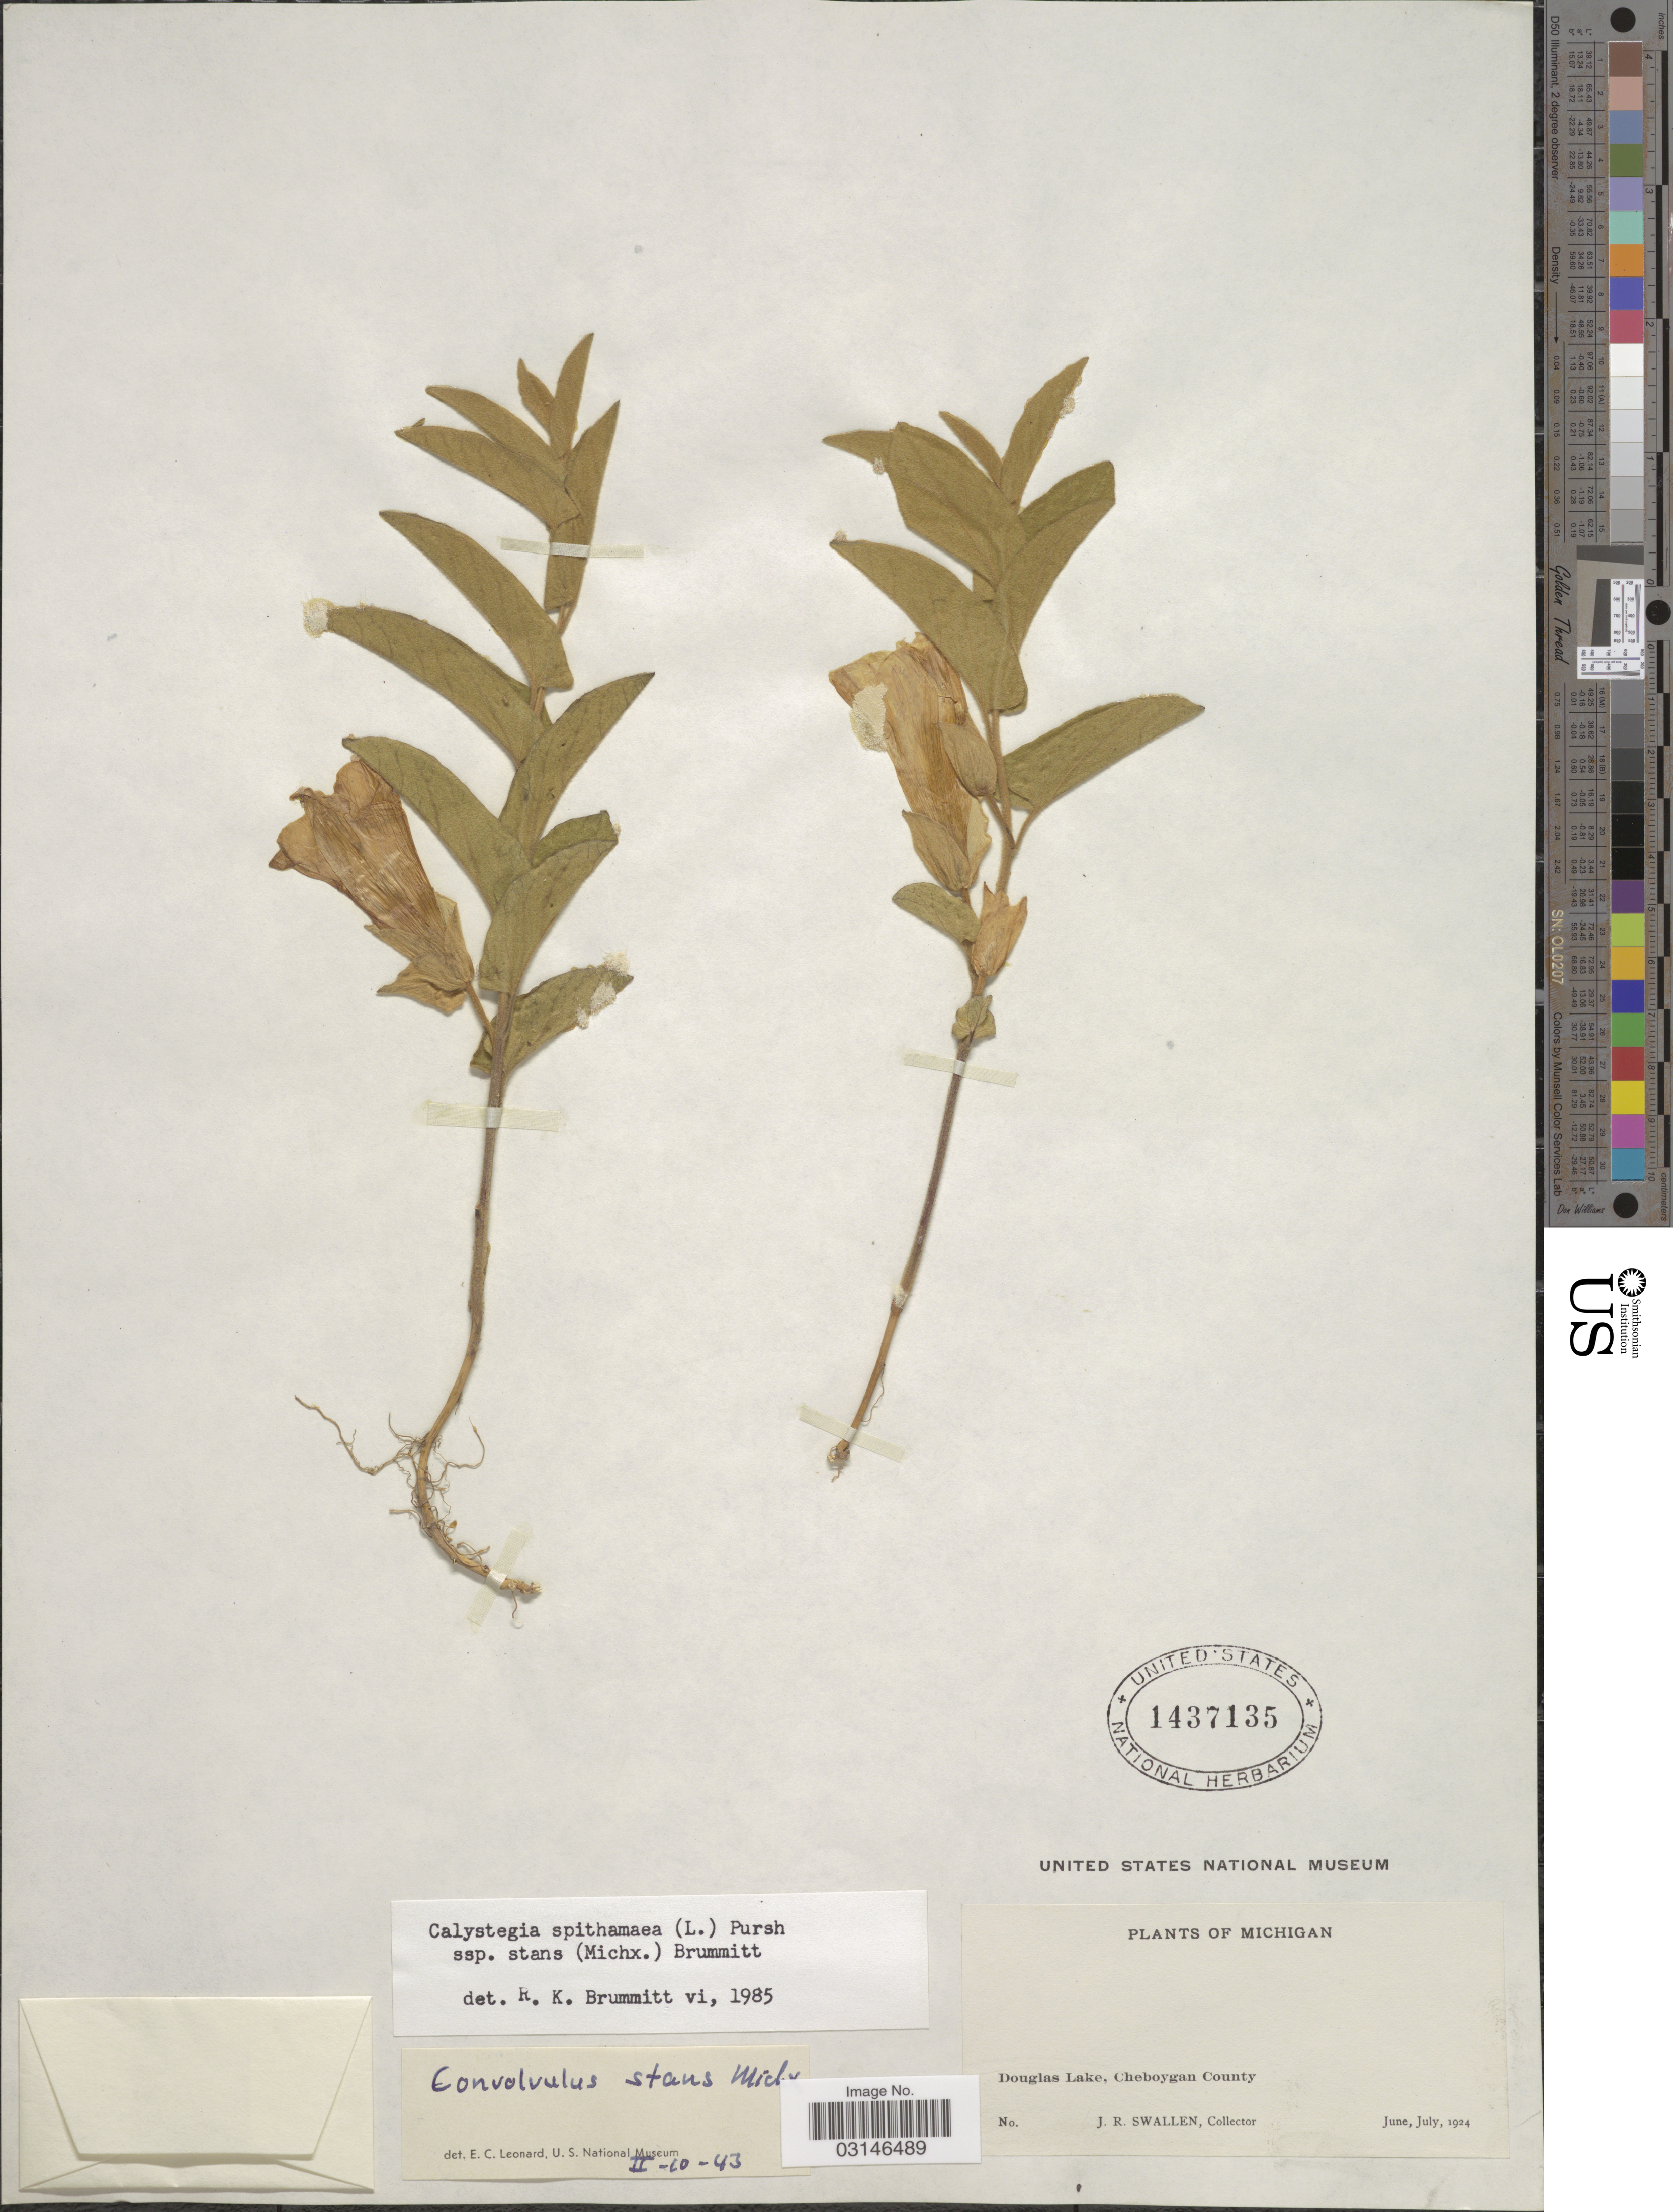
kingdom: Plantae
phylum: Tracheophyta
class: Magnoliopsida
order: Solanales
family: Convolvulaceae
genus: Calystegia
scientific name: Calystegia spithamaea subsp. stans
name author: (Michx.) Brummitt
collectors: J. R. Swallen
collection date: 1924-06/1924-07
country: United States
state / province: Michigan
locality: Douglas Lake, Cheboygan County.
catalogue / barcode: US 1437135